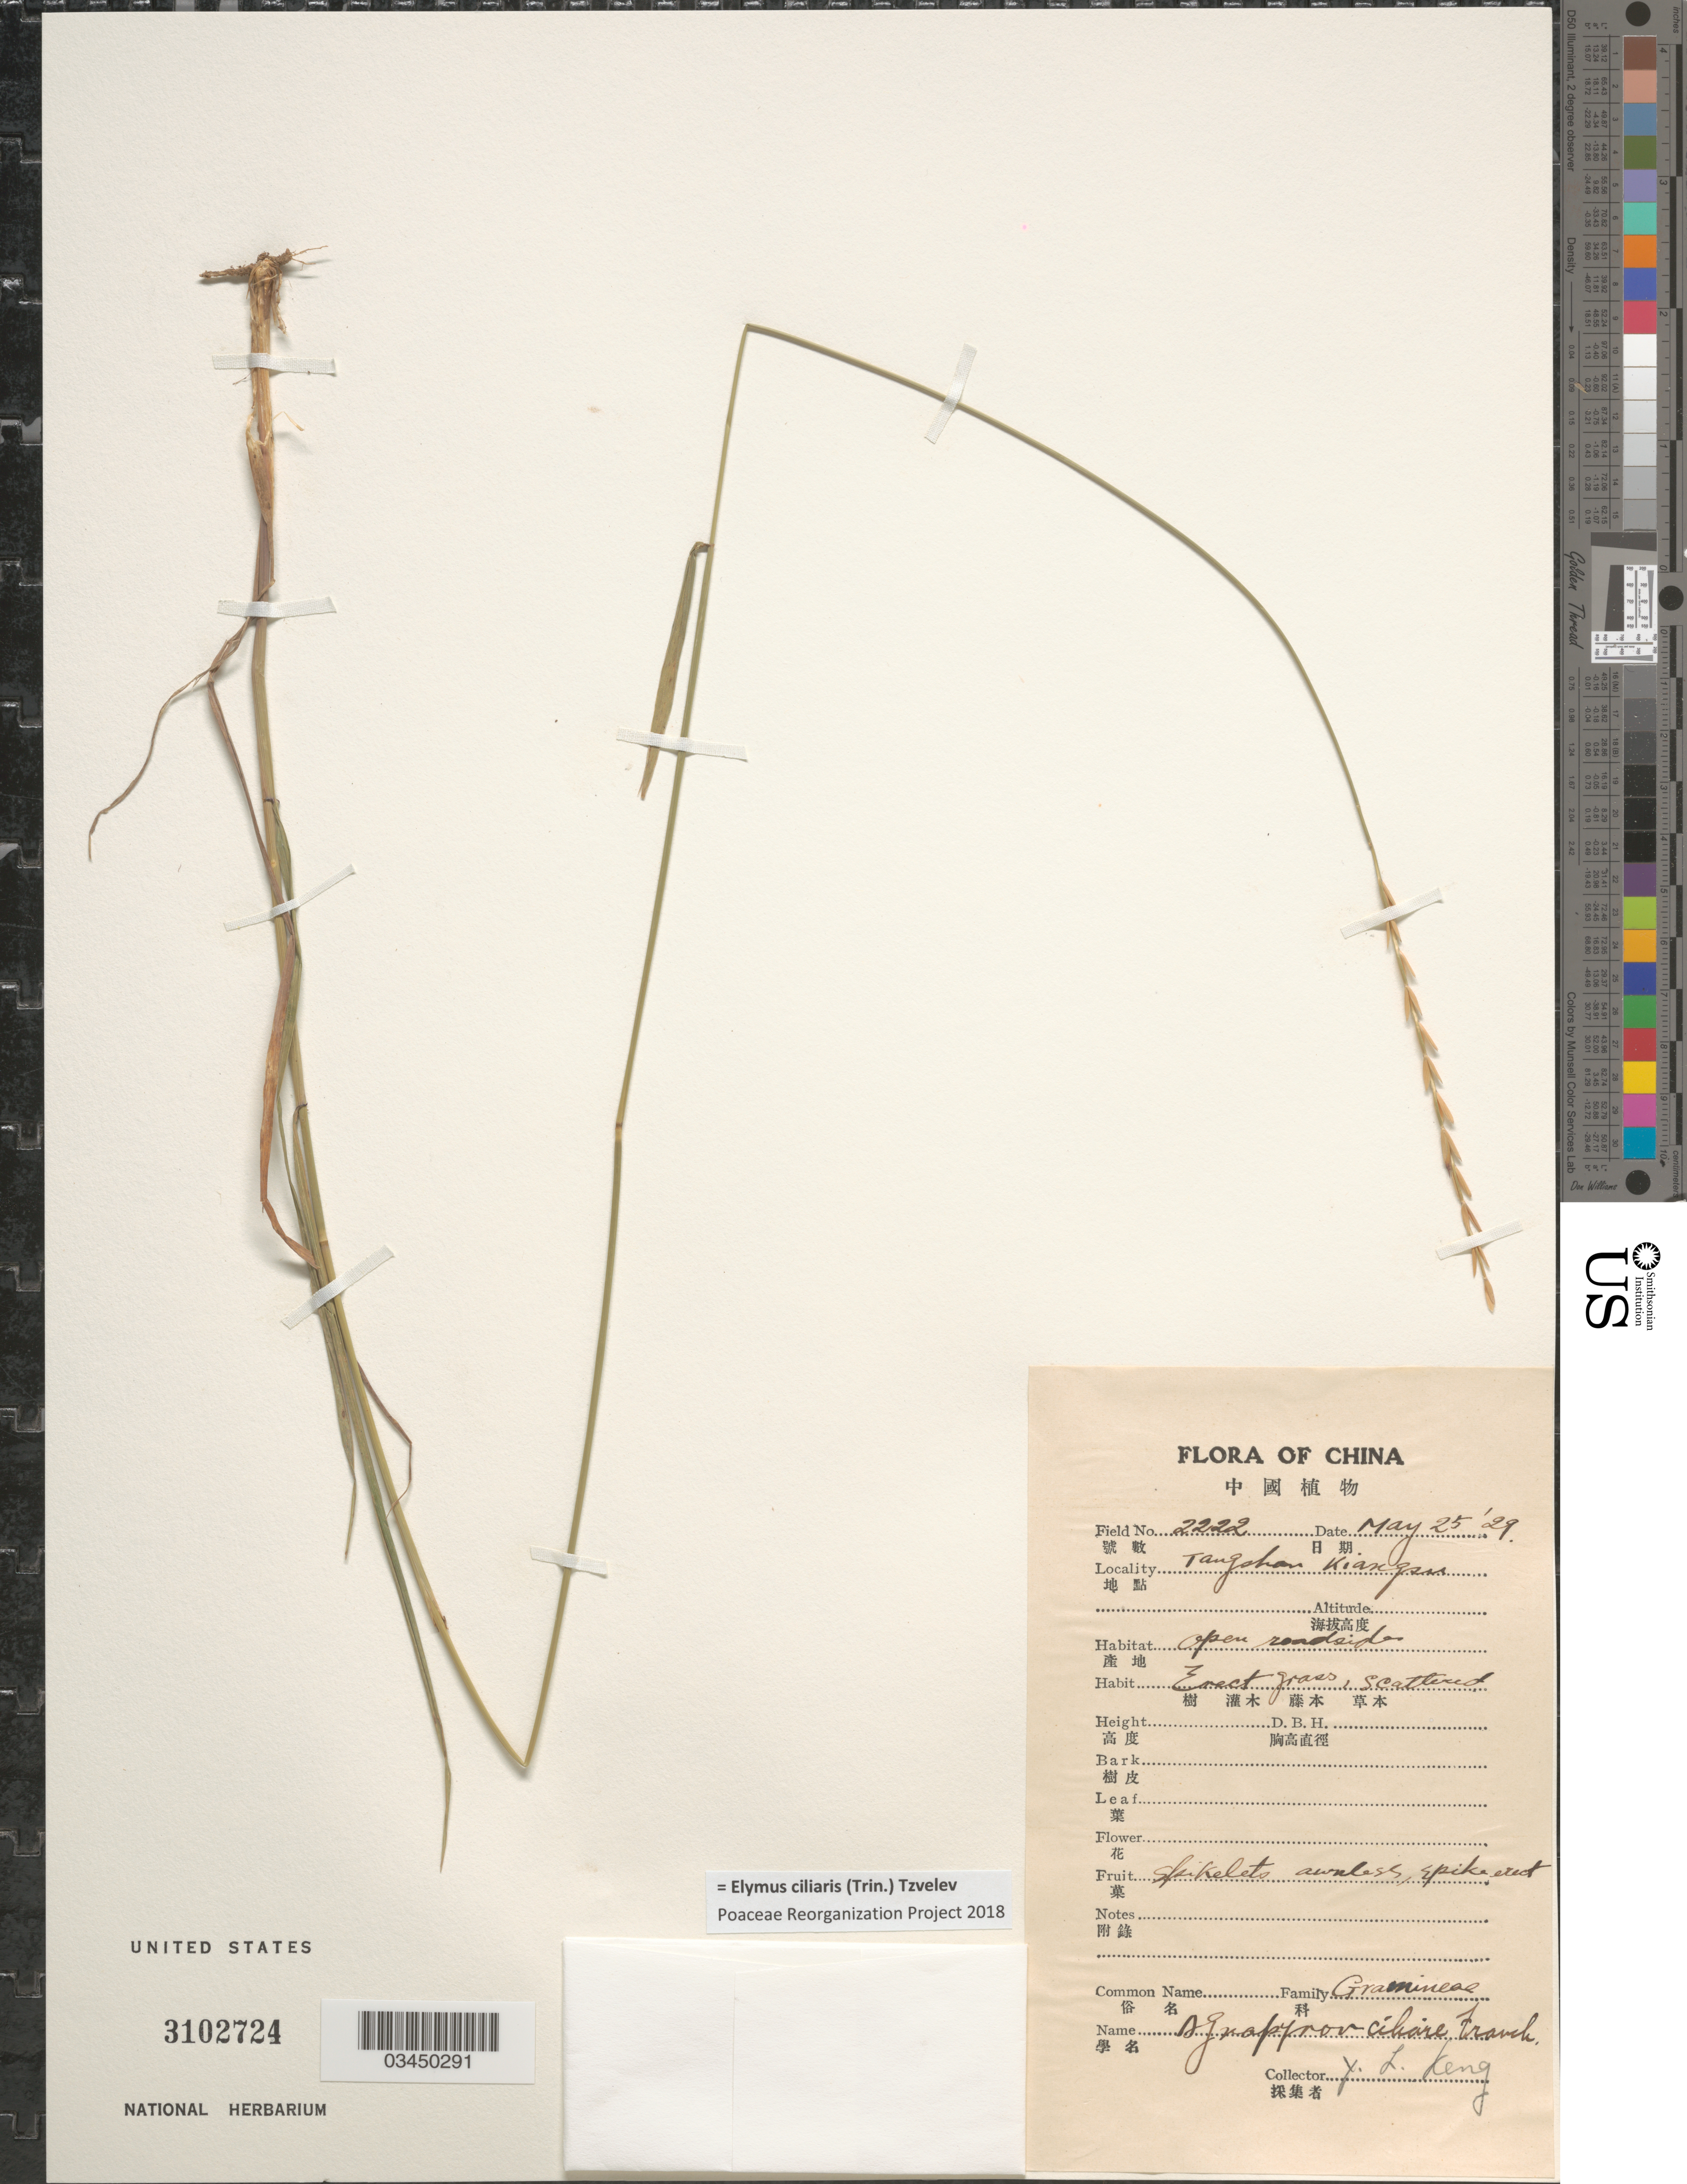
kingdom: Plantae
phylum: Tracheophyta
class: Liliopsida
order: Poales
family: Poaceae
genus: Elymus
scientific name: Elymus ciliaris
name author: (Trin.) Tzvelev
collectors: Y. L. Keng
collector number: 2222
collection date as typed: Transcribed d/m/y: 25/5/29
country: China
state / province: Jiangsu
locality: Tangshan, Kiangsu.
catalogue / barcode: US 3102724